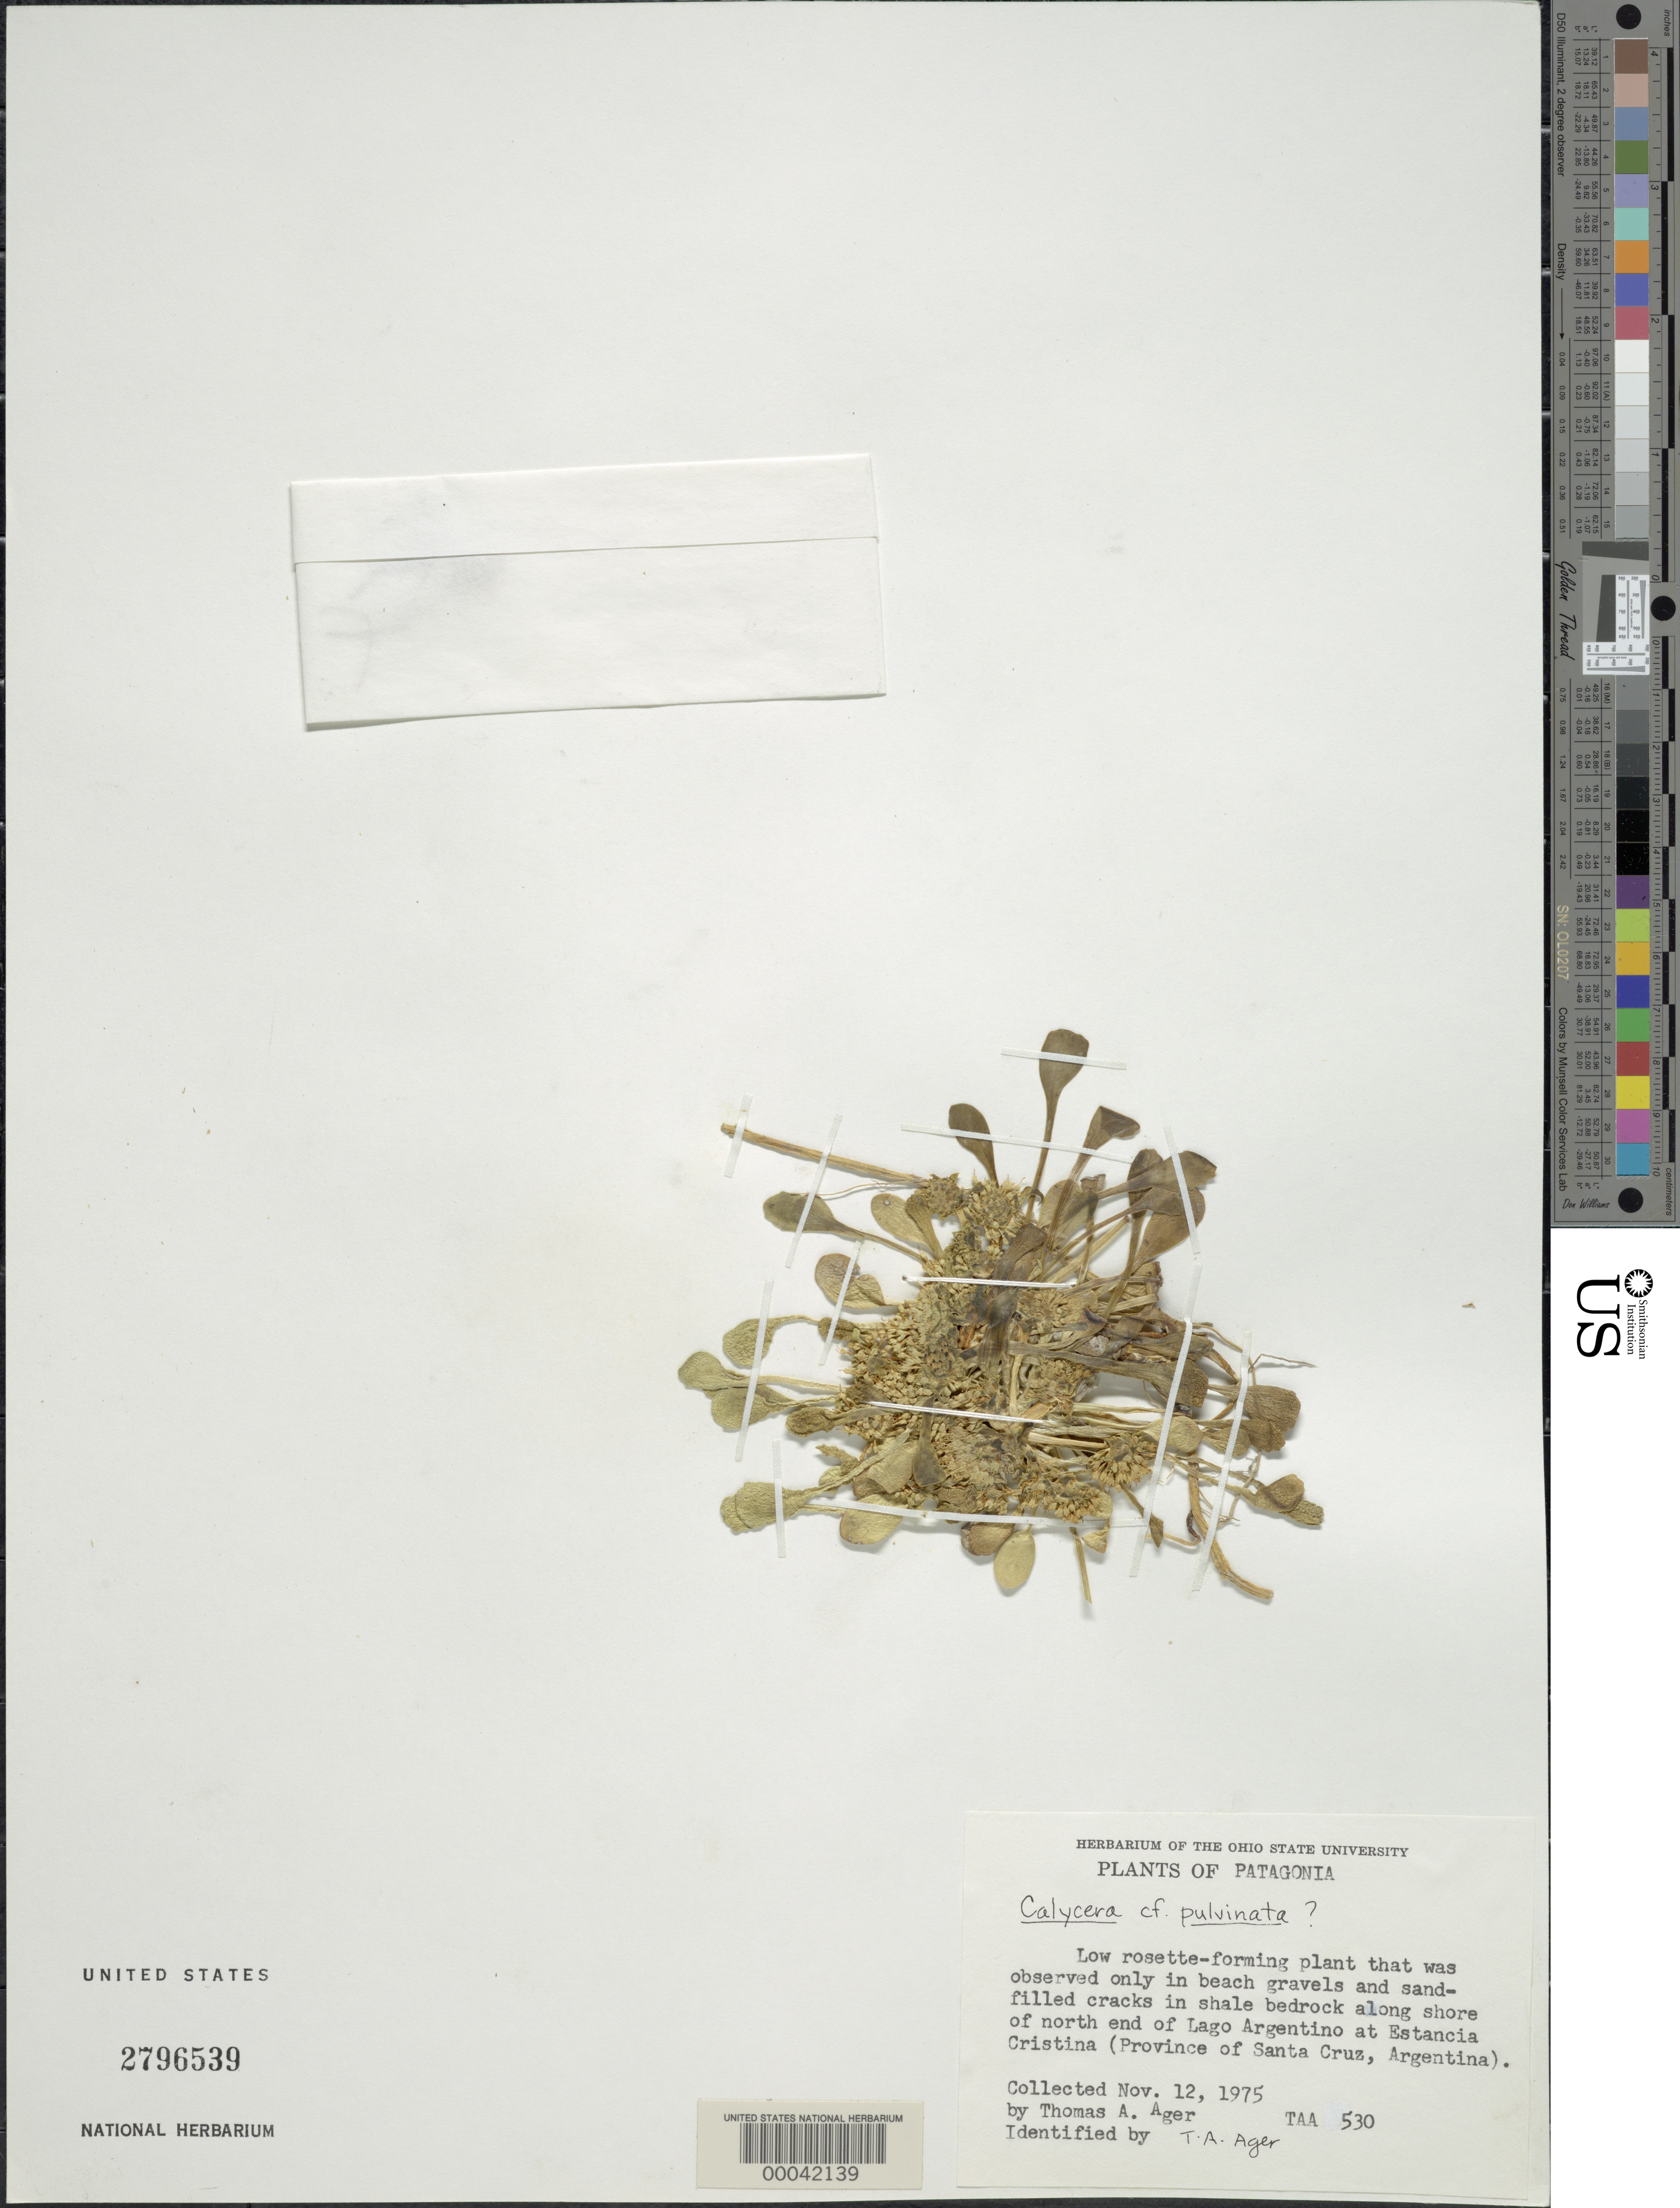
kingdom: Plantae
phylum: Tracheophyta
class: Magnoliopsida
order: Asterales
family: Calyceraceae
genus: Calycera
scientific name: Calycera pulvinata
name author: J. Rémy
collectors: T. A. Ager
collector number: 530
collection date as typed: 12 Nov 1975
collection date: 1975-11-12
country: Argentina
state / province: Santa Cruz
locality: N shore of Lago Argentino at Estancia Cristina, Patagonia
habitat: Observed in beach gravels in bedrock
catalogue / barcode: US 2796539